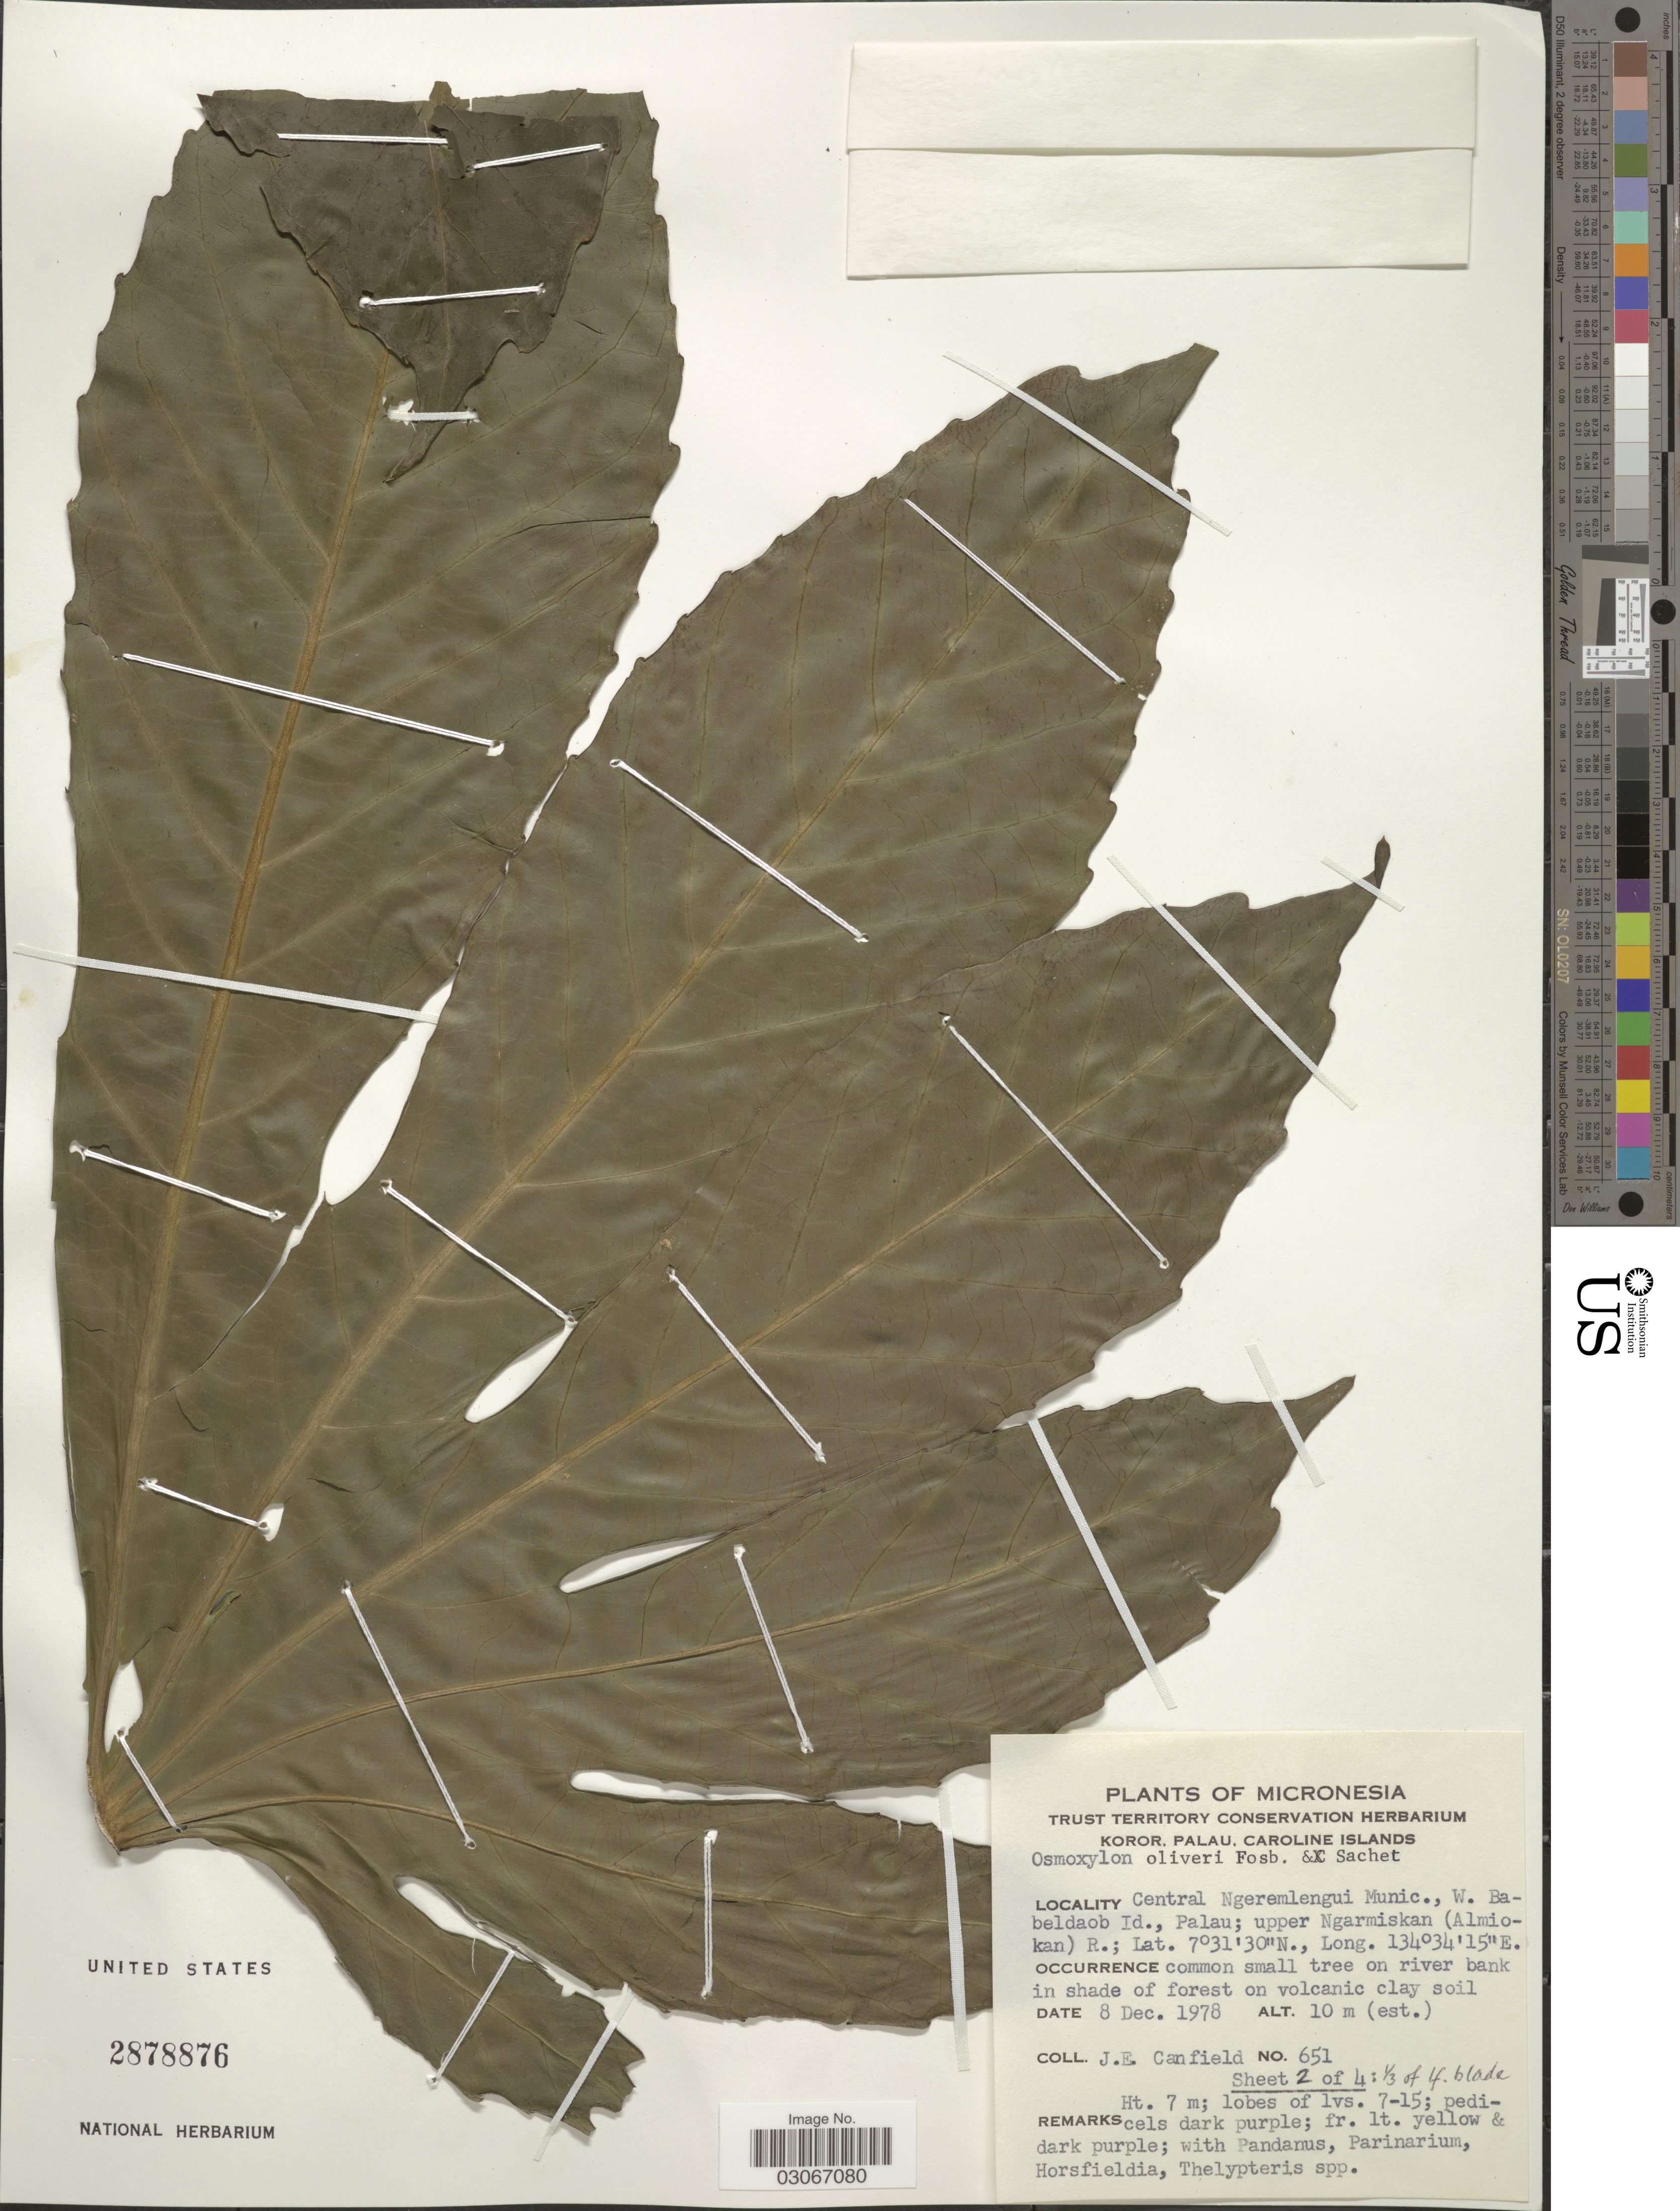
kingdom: Plantae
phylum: Tracheophyta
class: Magnoliopsida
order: Apiales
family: Araliaceae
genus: Osmoxylon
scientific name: Osmoxylon oliveri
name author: Fosberg & Sachet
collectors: J. E. Canfield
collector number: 651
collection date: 1978-12-08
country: Palau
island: Babeldaob [Babelthuap]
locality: Central Ngeremlengui Minuc., W. Babeldaob Id., Palau; upper Ngarmiskan (Almiokan) R.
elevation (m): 10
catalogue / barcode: US 2878876